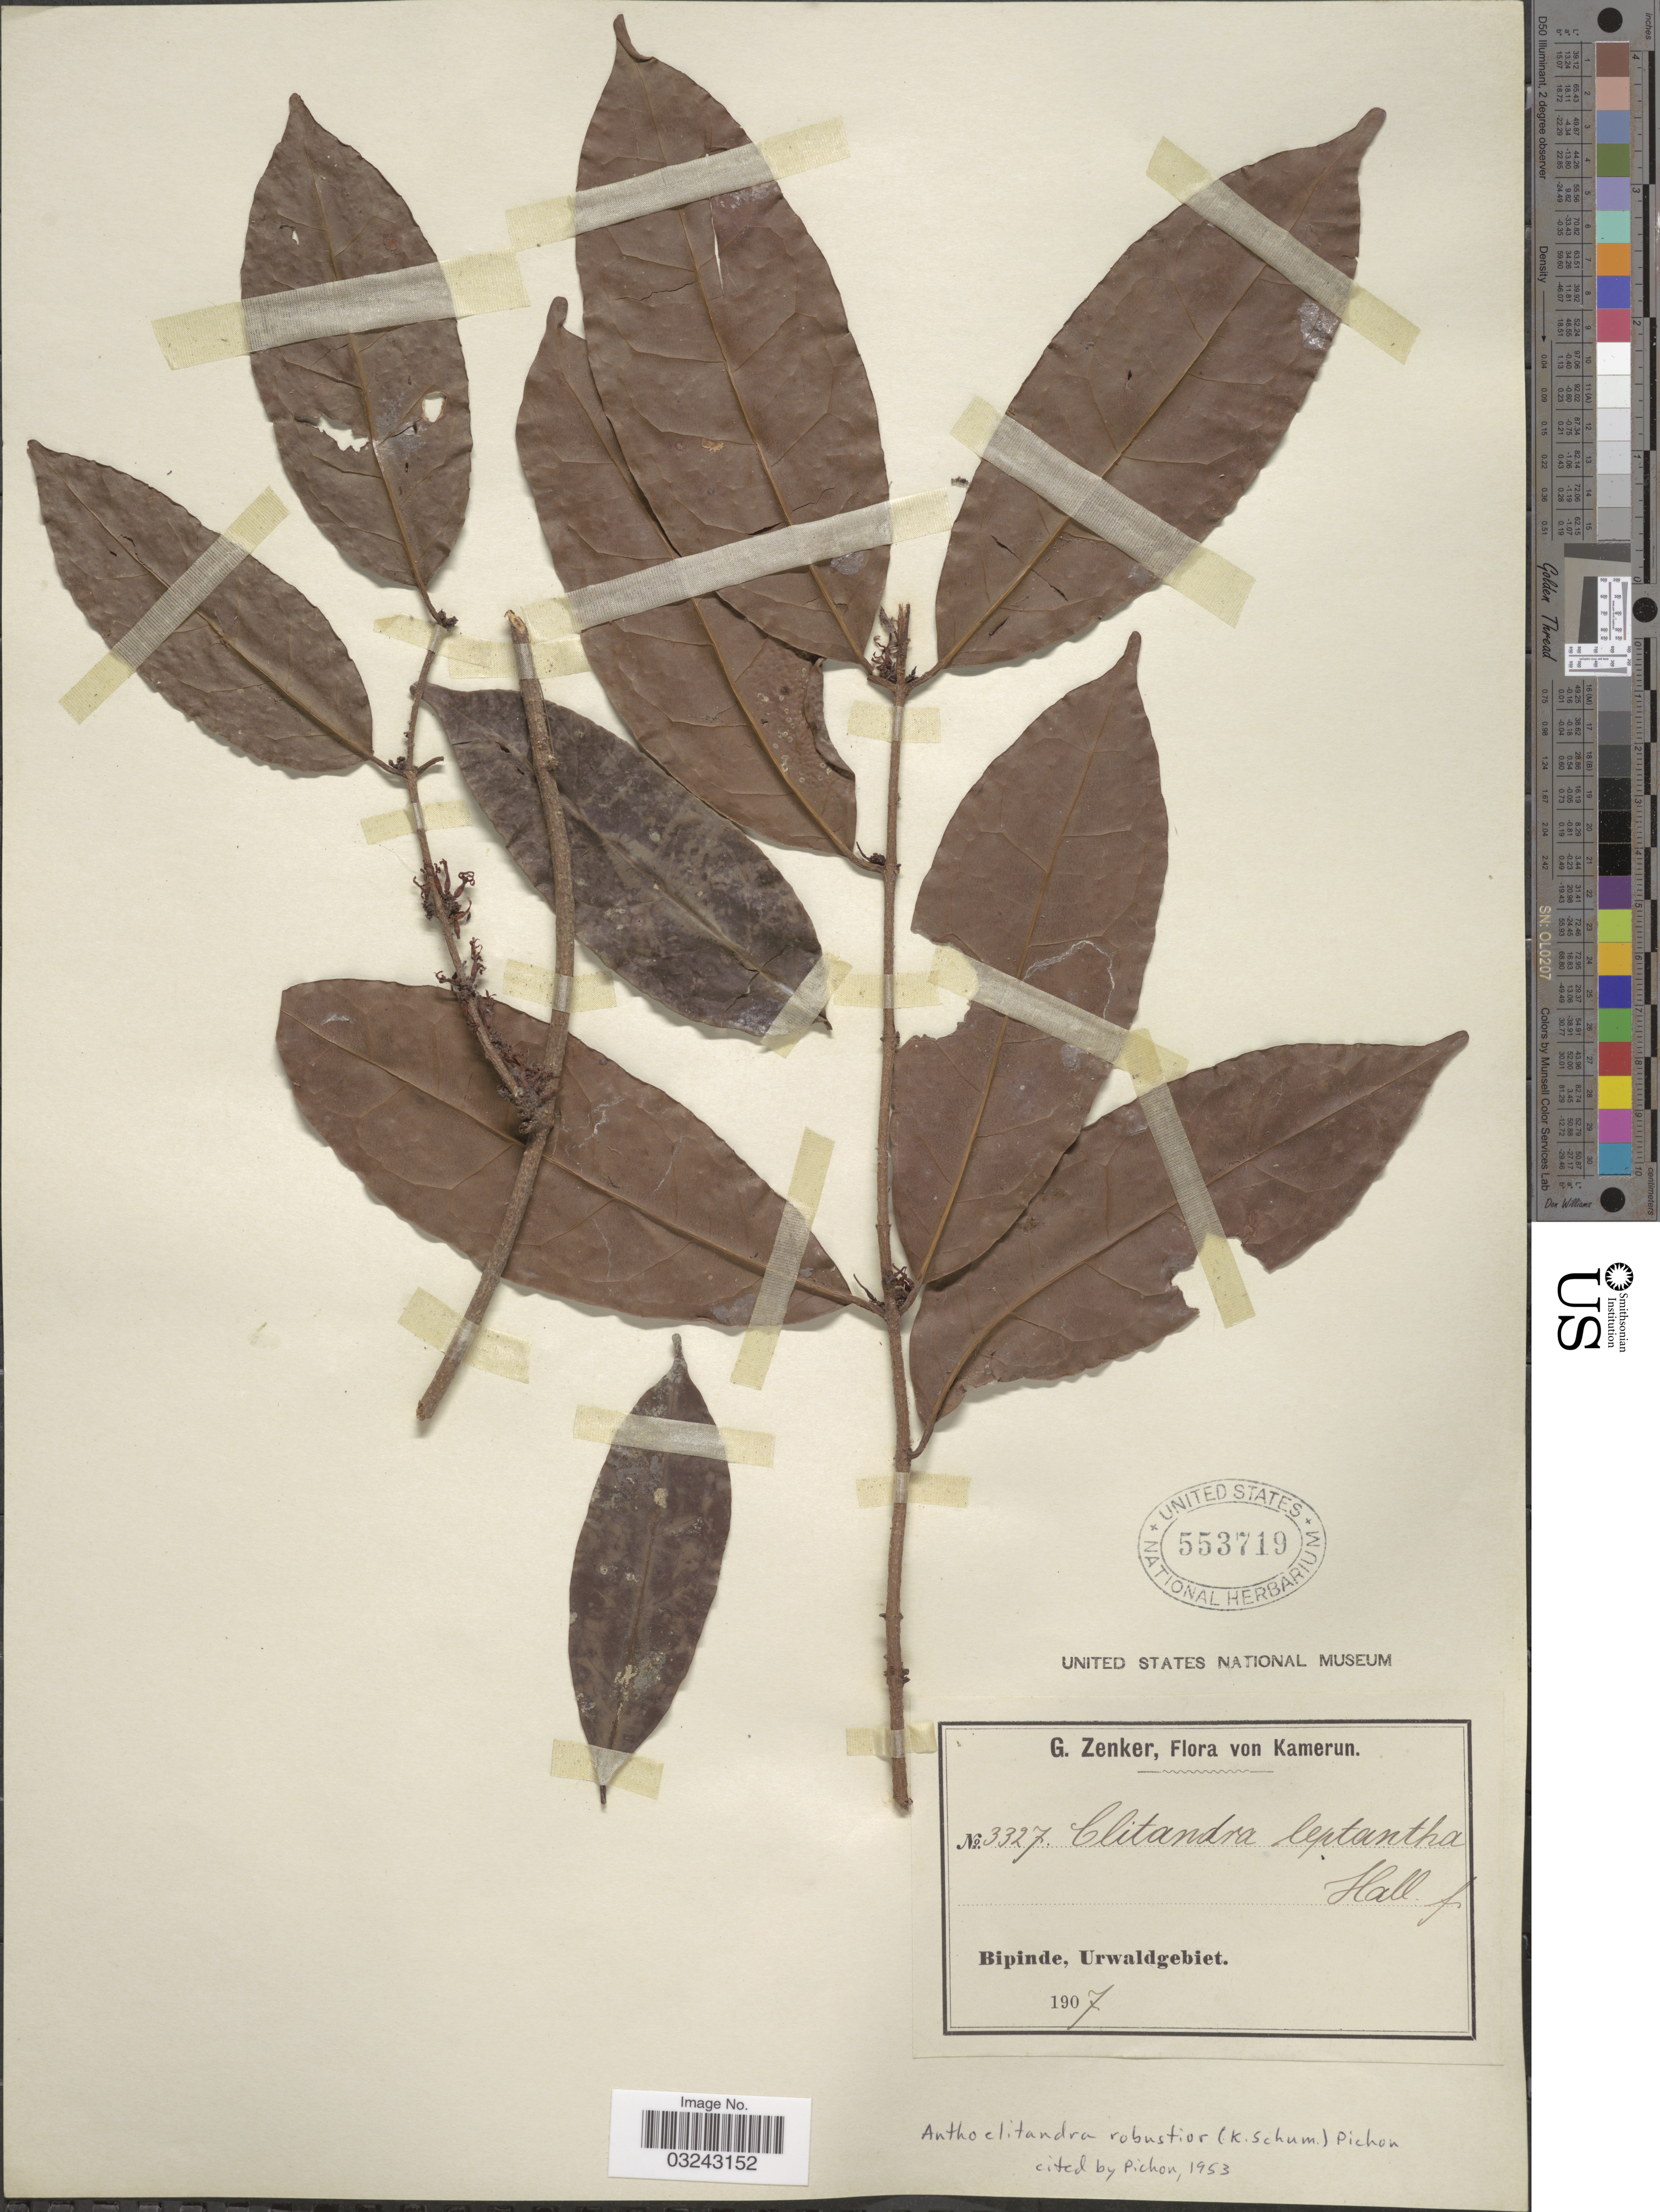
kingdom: Plantae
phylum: Tracheophyta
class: Magnoliopsida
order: Gentianales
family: Apocynaceae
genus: Anthoclitandra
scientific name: Anthoclitandra robustior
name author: (K. Schum.) Pichon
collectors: G. A. Zenker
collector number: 3327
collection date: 1907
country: Cameroon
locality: Bipinde, Urwaldgebiet.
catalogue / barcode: US 553719